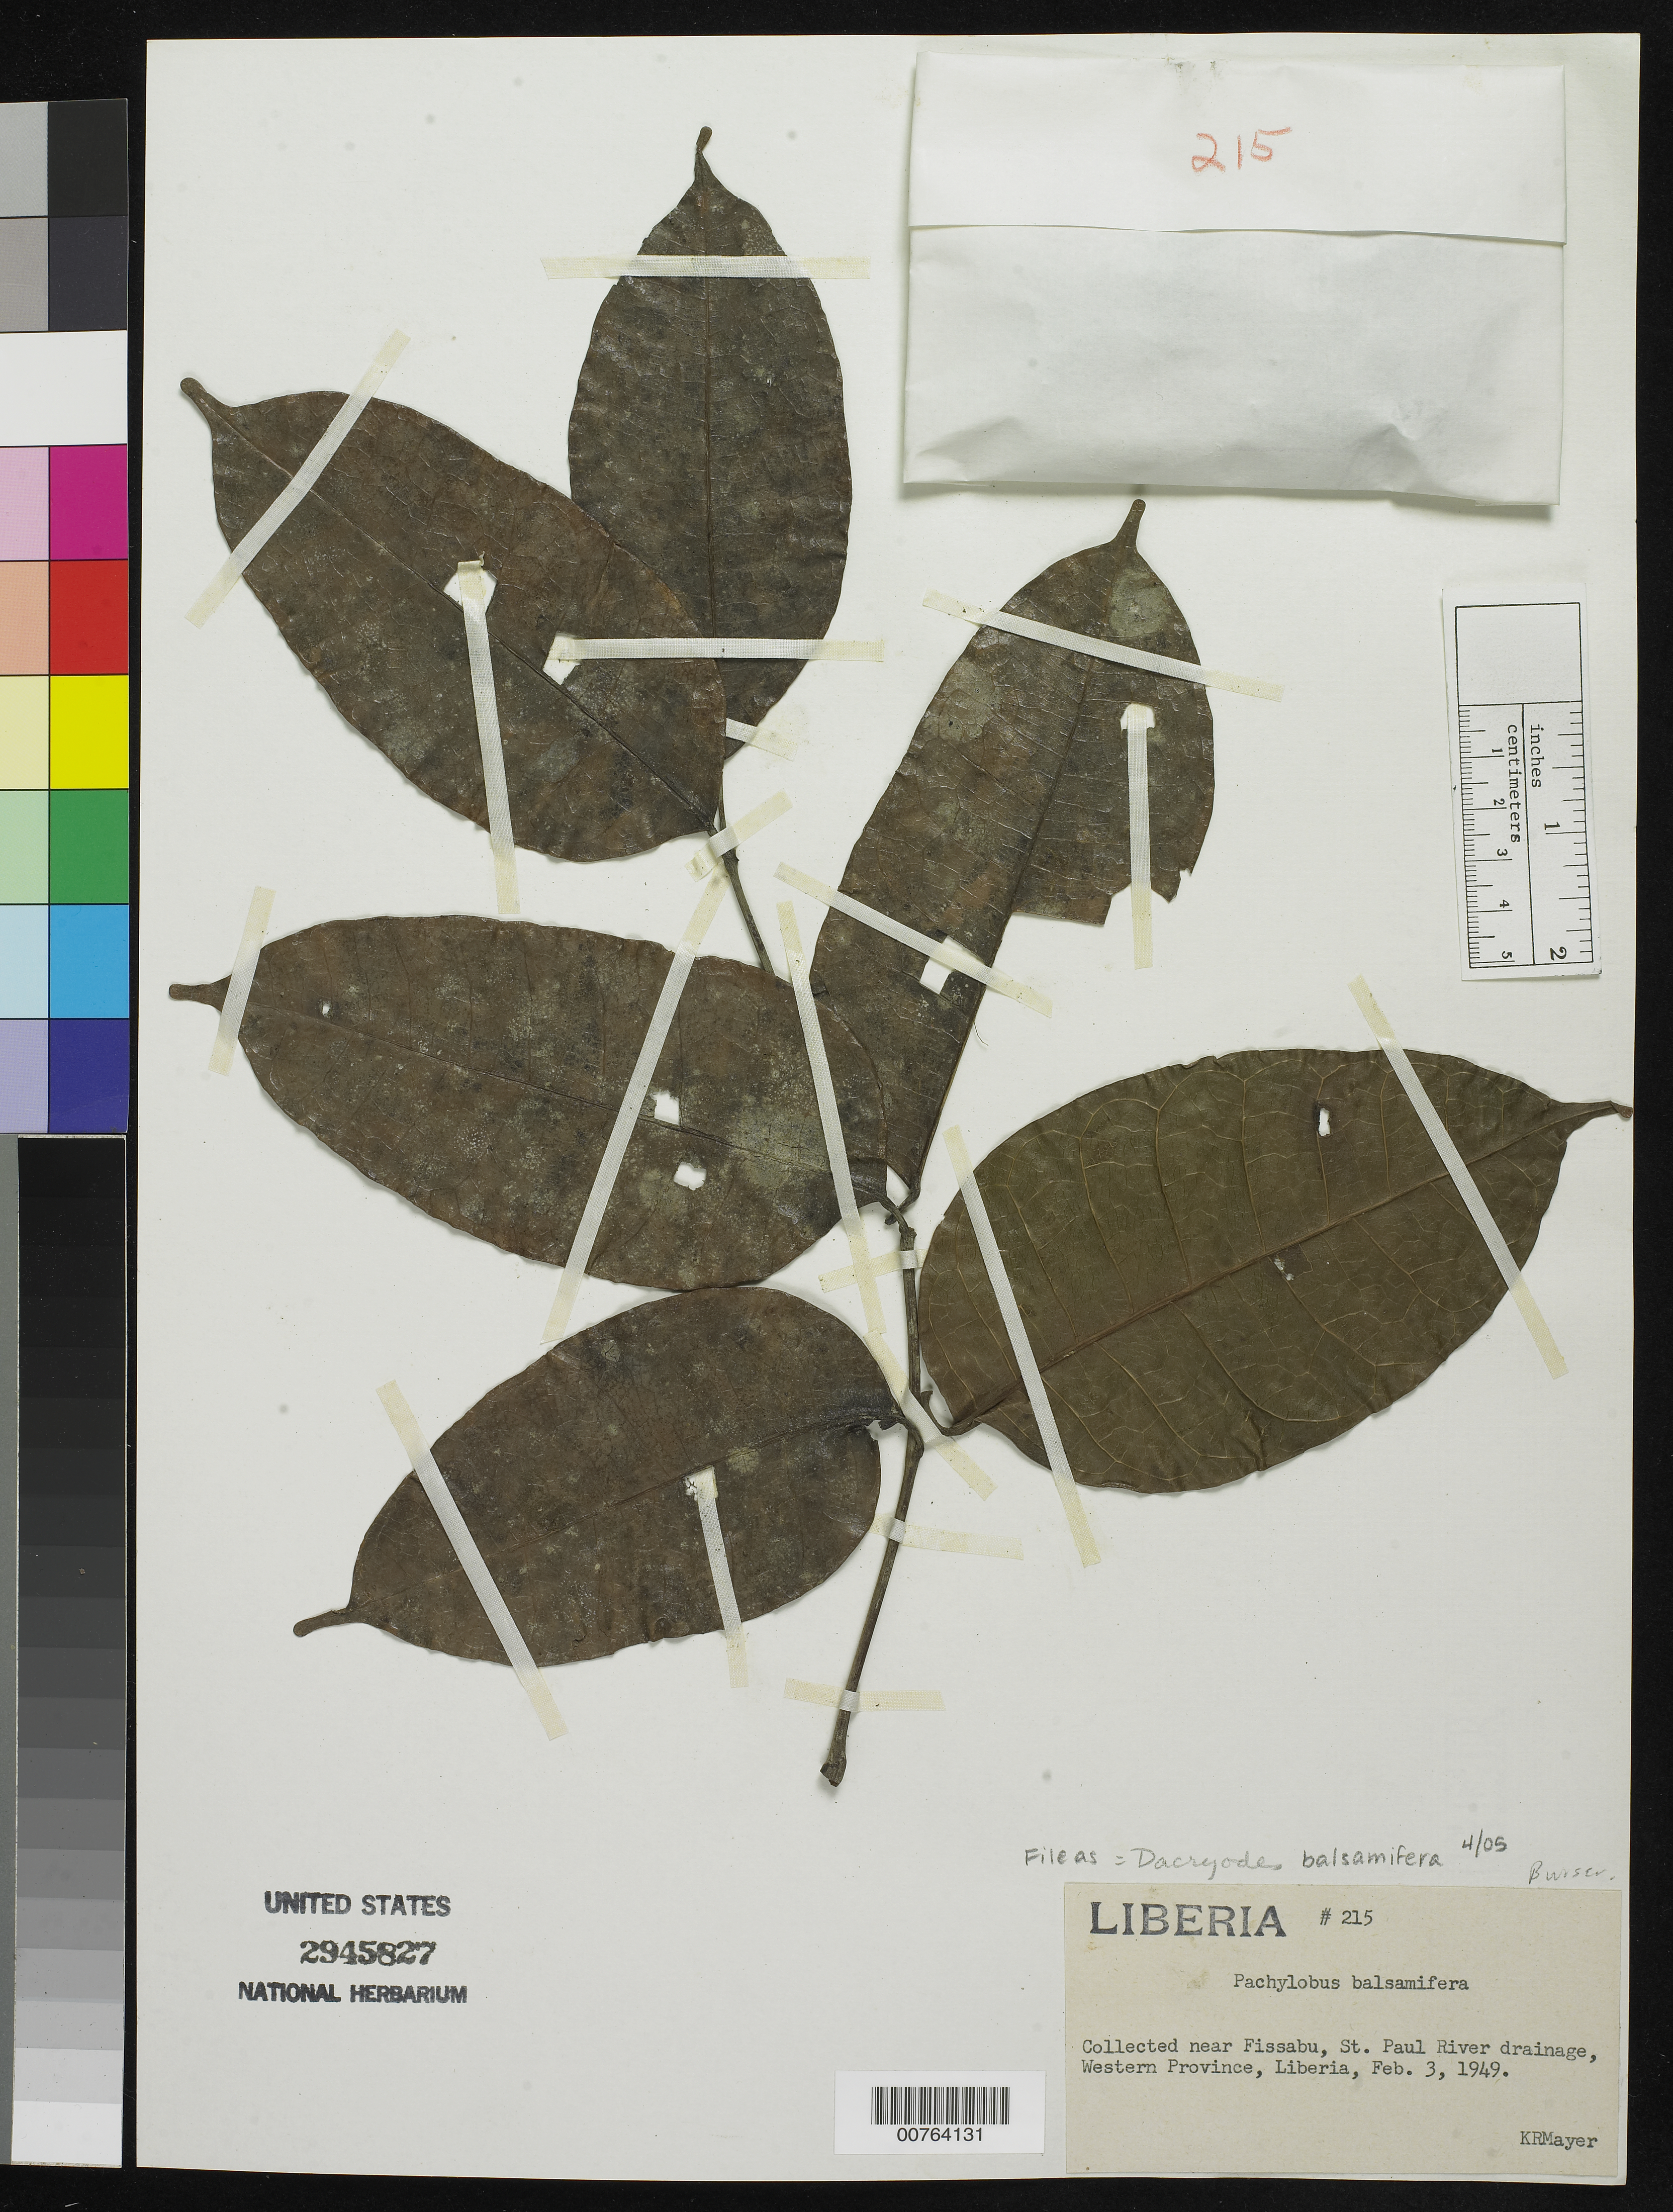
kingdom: Plantae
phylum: Tracheophyta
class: Magnoliopsida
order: Sapindales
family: Burseraceae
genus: Santiria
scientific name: Santiria trimera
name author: (Oliv.) Aubrév.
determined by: Strong, Mark T., (BOT), Smithsonian Institution - National Museum of Natural History (UNITED STATES)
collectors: K. R. Mayer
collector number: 215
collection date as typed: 3 Feb 1949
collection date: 1949-02-03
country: Liberia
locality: Western Province: St. Paul River drainage, near Fissabu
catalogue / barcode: US 2945827